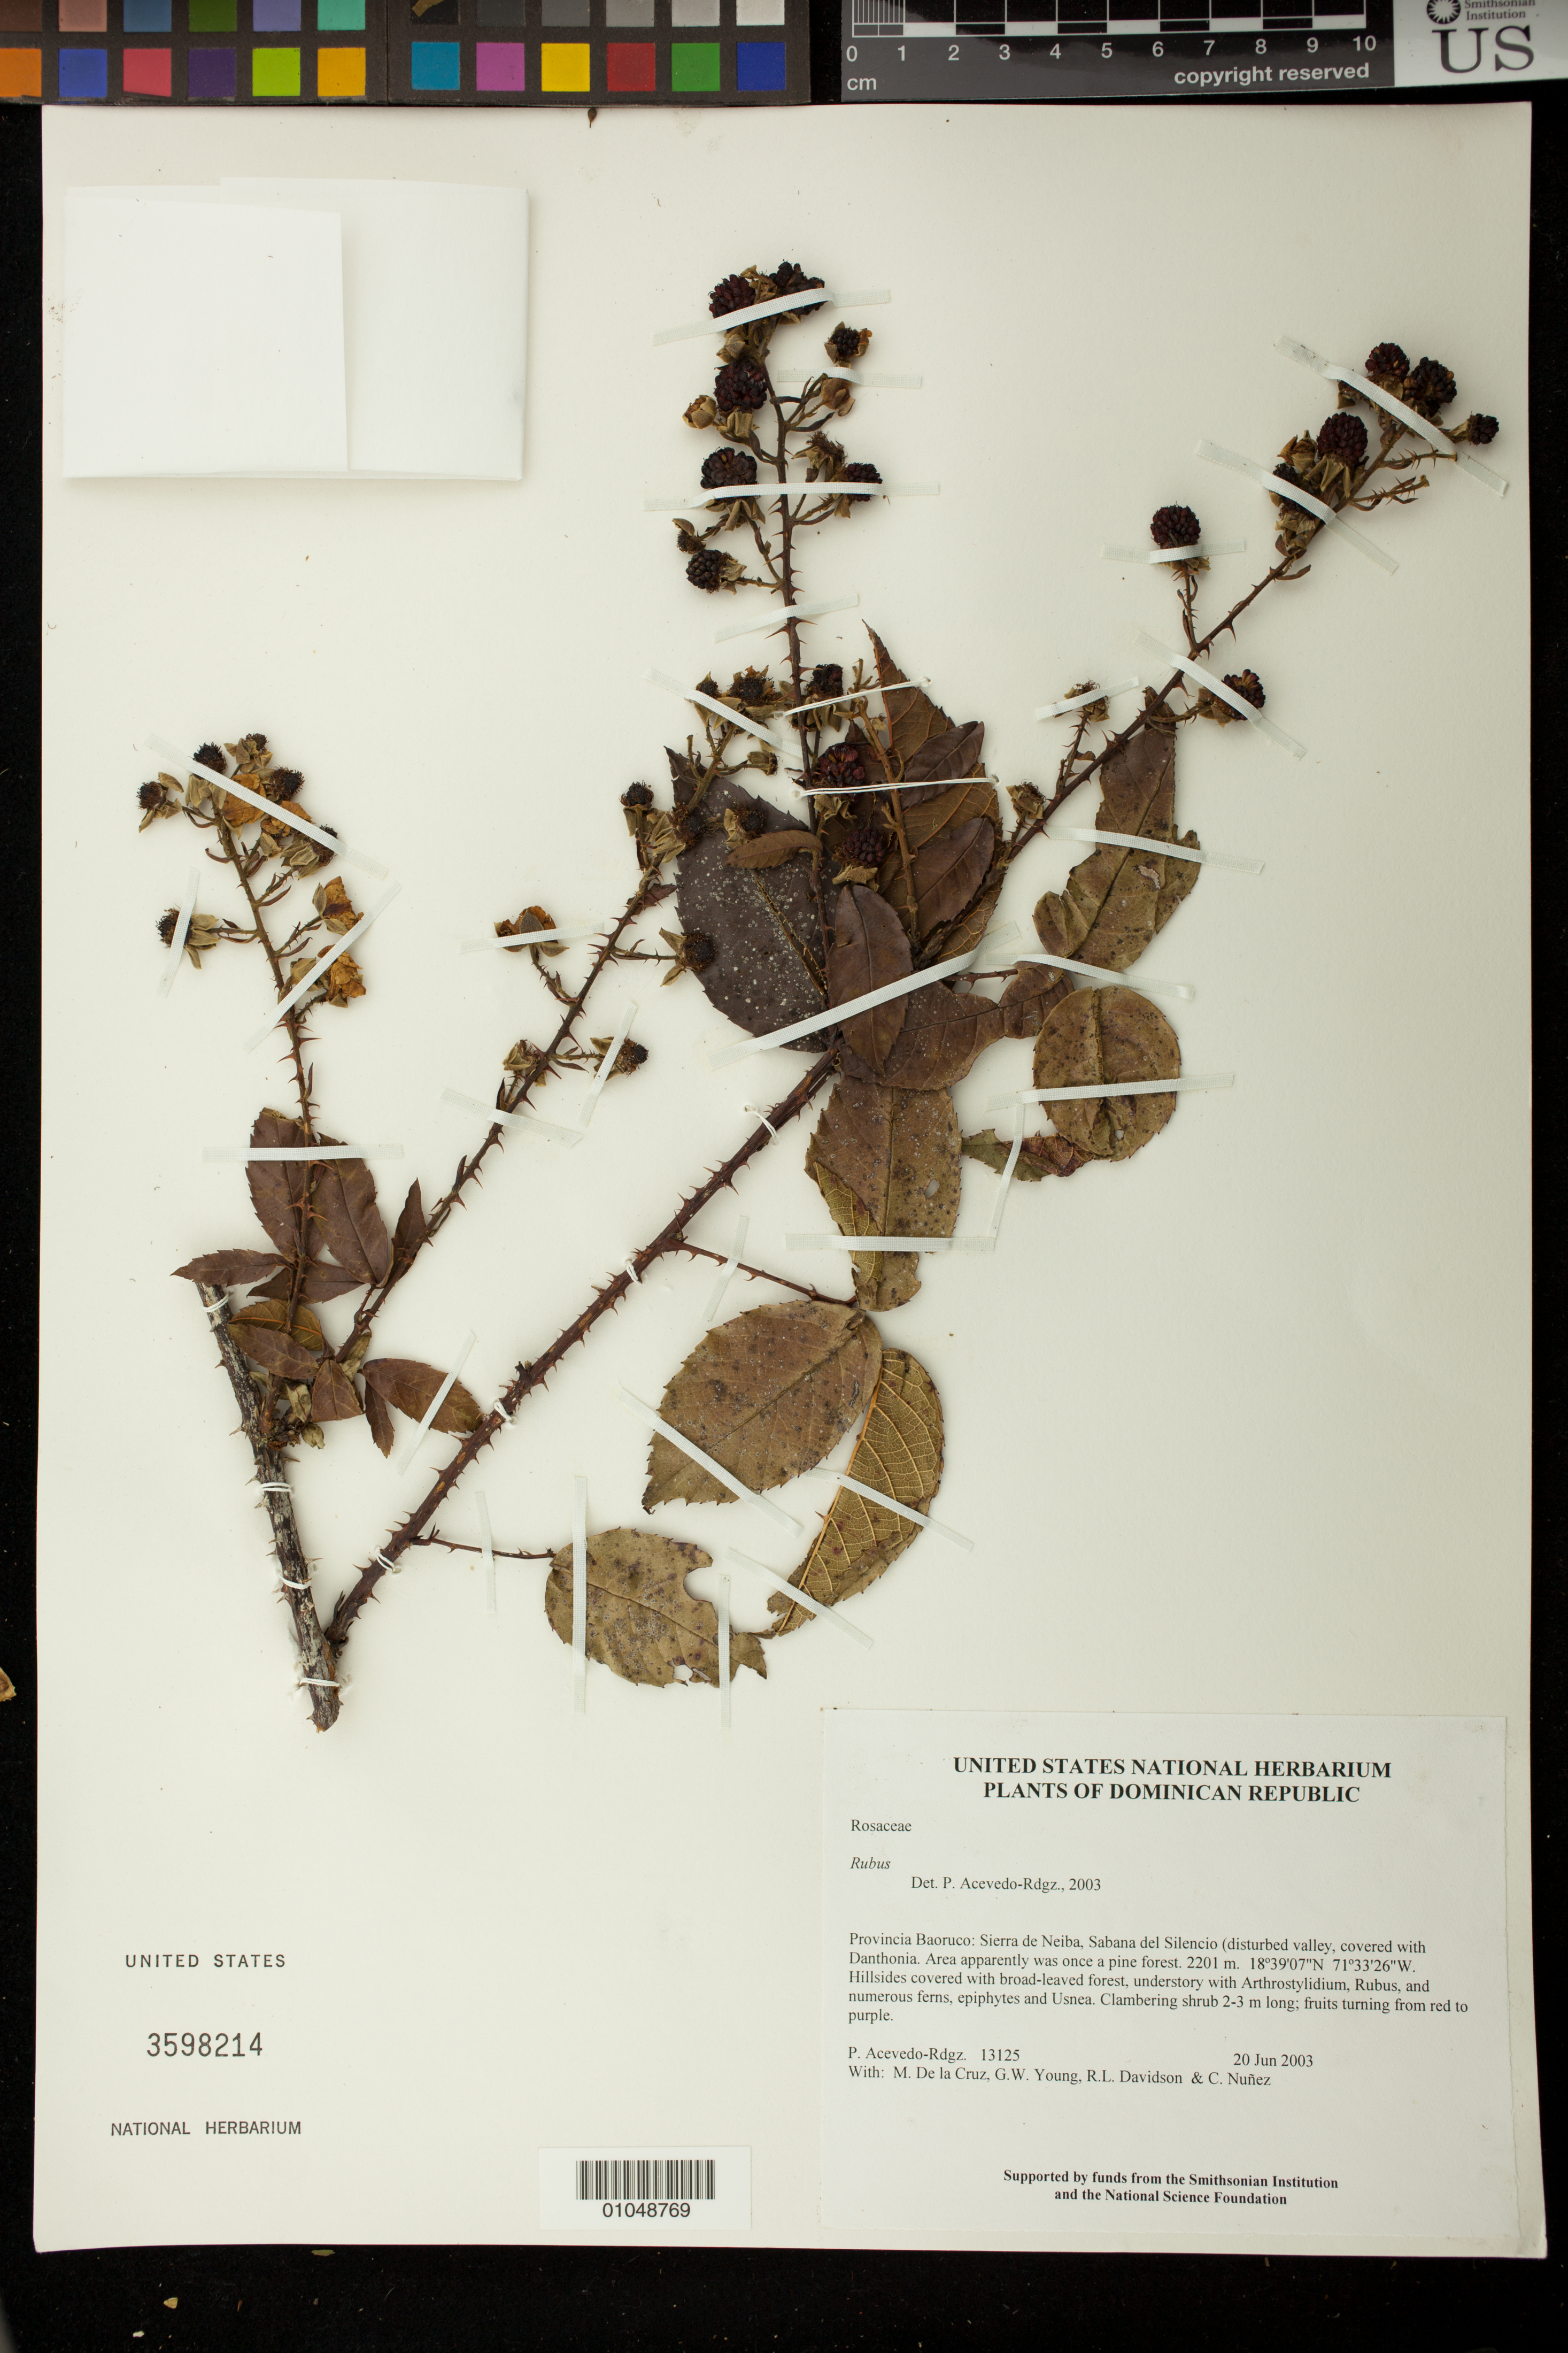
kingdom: Plantae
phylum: Tracheophyta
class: Magnoliopsida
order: Rosales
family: Rosaceae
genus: Rubus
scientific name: Rubus eggersii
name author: Rydb.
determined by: Acevedo-Rodriguez, P., (US), Smithsonian Institution - National Museum of Natural History (UNITED STATES)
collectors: P. Acevedo-Rodr., M. de la Cruz, J. Rawlins, G. Young, R. Davidson & C. Nunez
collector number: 13125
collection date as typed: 20 Jun 2003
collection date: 2003-06-20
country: Dominican Republic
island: Hispaniola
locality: Provincia Baoruco: Sierra de Neiba, Sabana del Silencio (disturbed valley, covered with Danthonia. Area apparently was once a pine forest.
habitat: Hillsides covered with broad-leaved forest, understory with Arthrostylidium, Rubus, and numerous ferns, epiphytes and Usnea.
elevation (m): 2201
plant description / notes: US, NY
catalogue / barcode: US 3598214